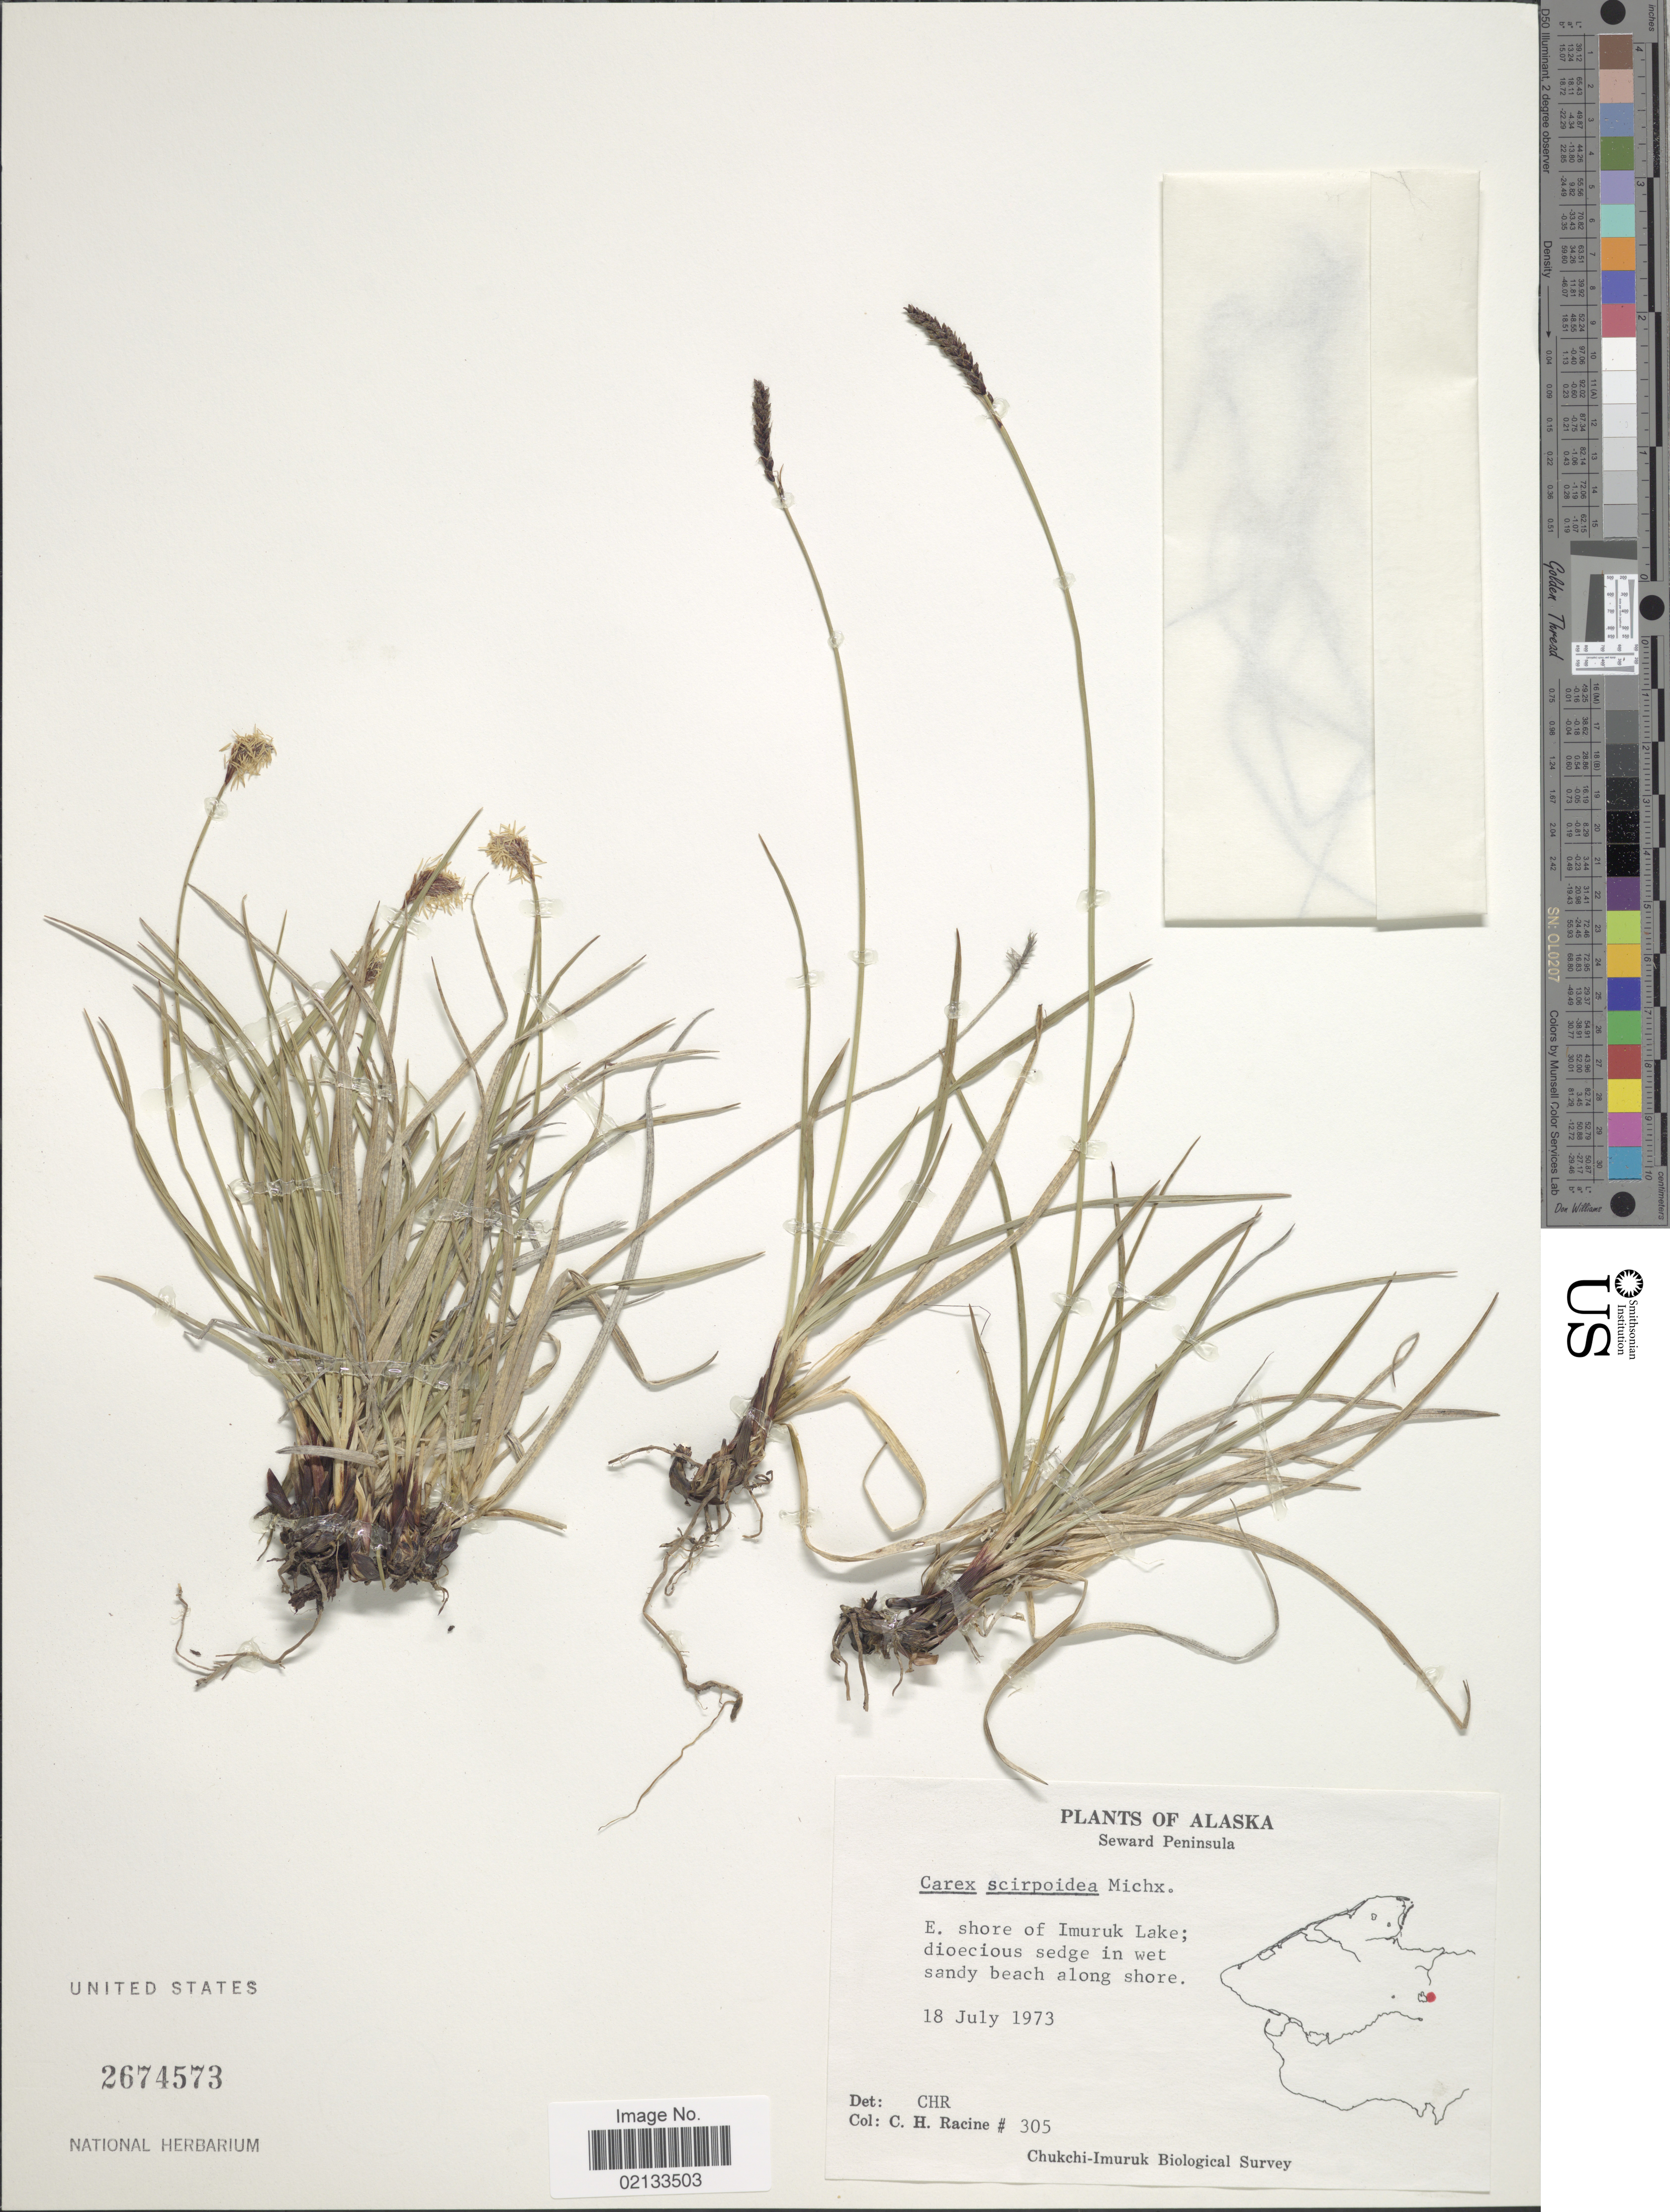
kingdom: Plantae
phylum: Tracheophyta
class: Liliopsida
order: Poales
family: Cyperaceae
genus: Carex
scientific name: Carex scirpoidea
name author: Michx.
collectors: C. Racine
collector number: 305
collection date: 1973-07-18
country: United States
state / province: Alaska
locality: Seward Peninsula, E shore of Imuruk Lake; dioecious sedge in wet sandy beach along shore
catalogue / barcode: US 2674573